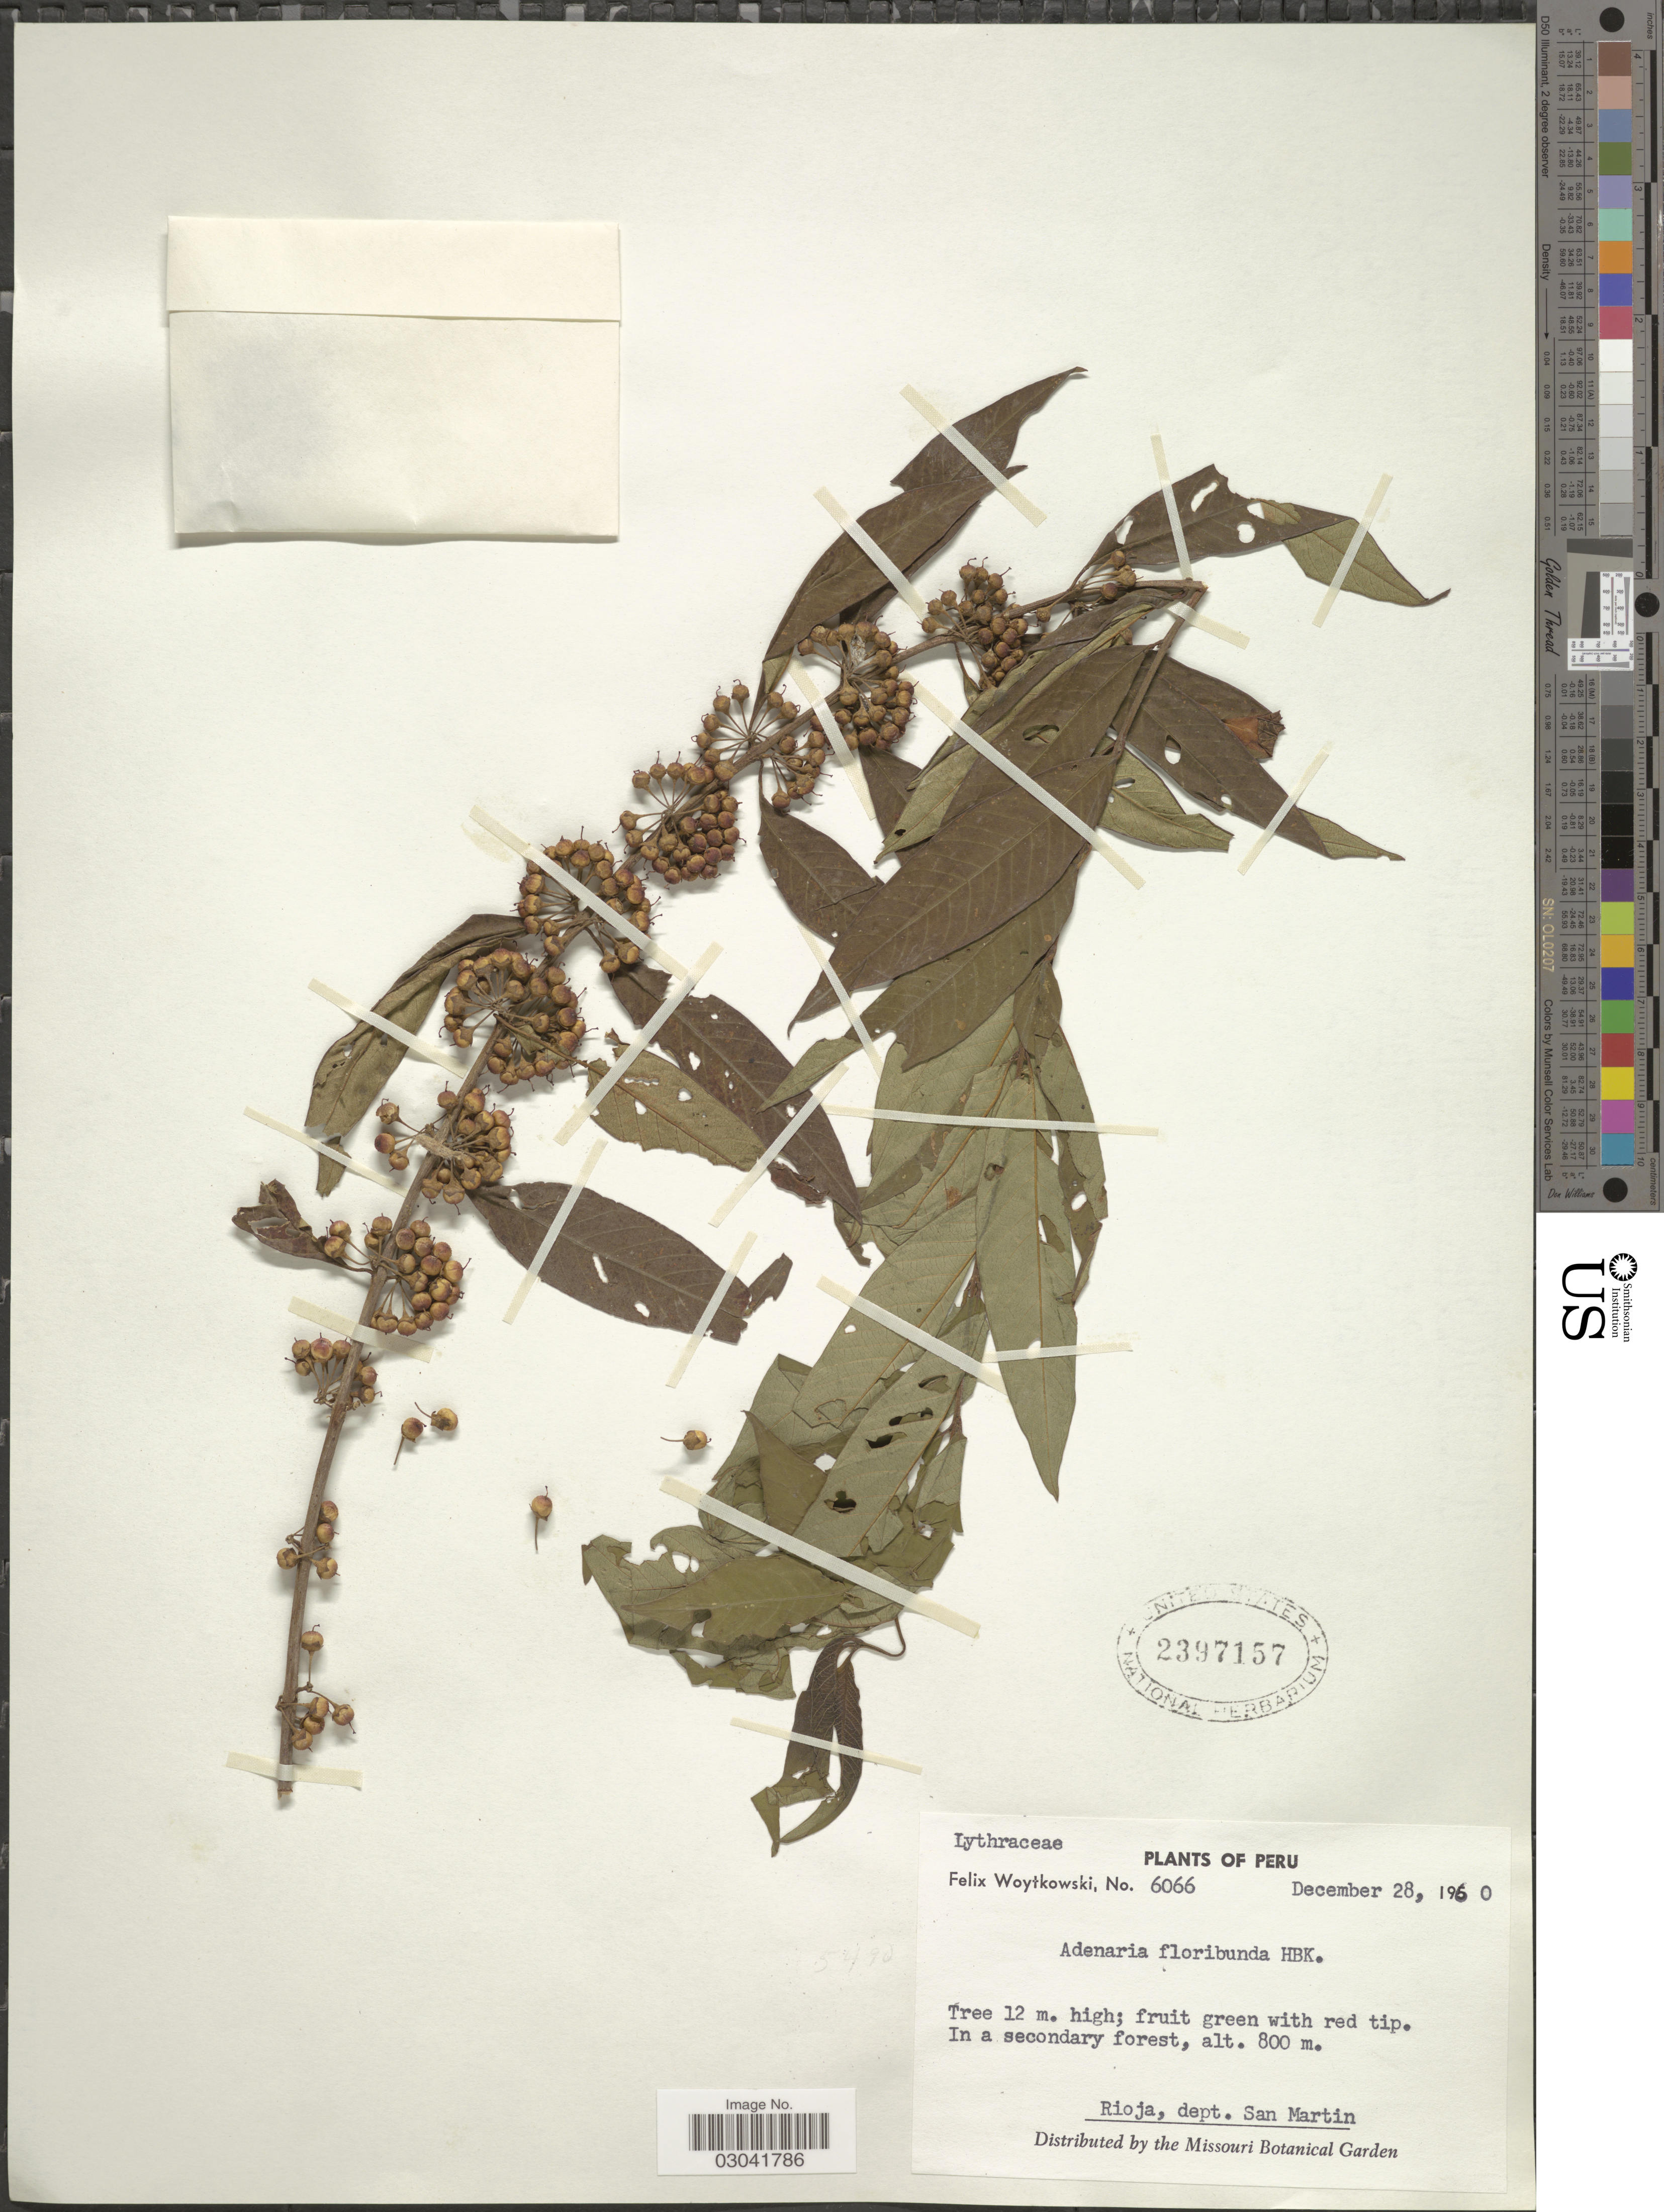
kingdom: Plantae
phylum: Tracheophyta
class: Magnoliopsida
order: Myrtales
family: Lythraceae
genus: Adenaria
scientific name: Adenaria floribunda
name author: Kunth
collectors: F. Woytkowski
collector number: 6066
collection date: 1960-12-28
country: Peru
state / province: San Martín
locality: Rioja, dept. San Martin.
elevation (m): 800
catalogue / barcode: US 2397157